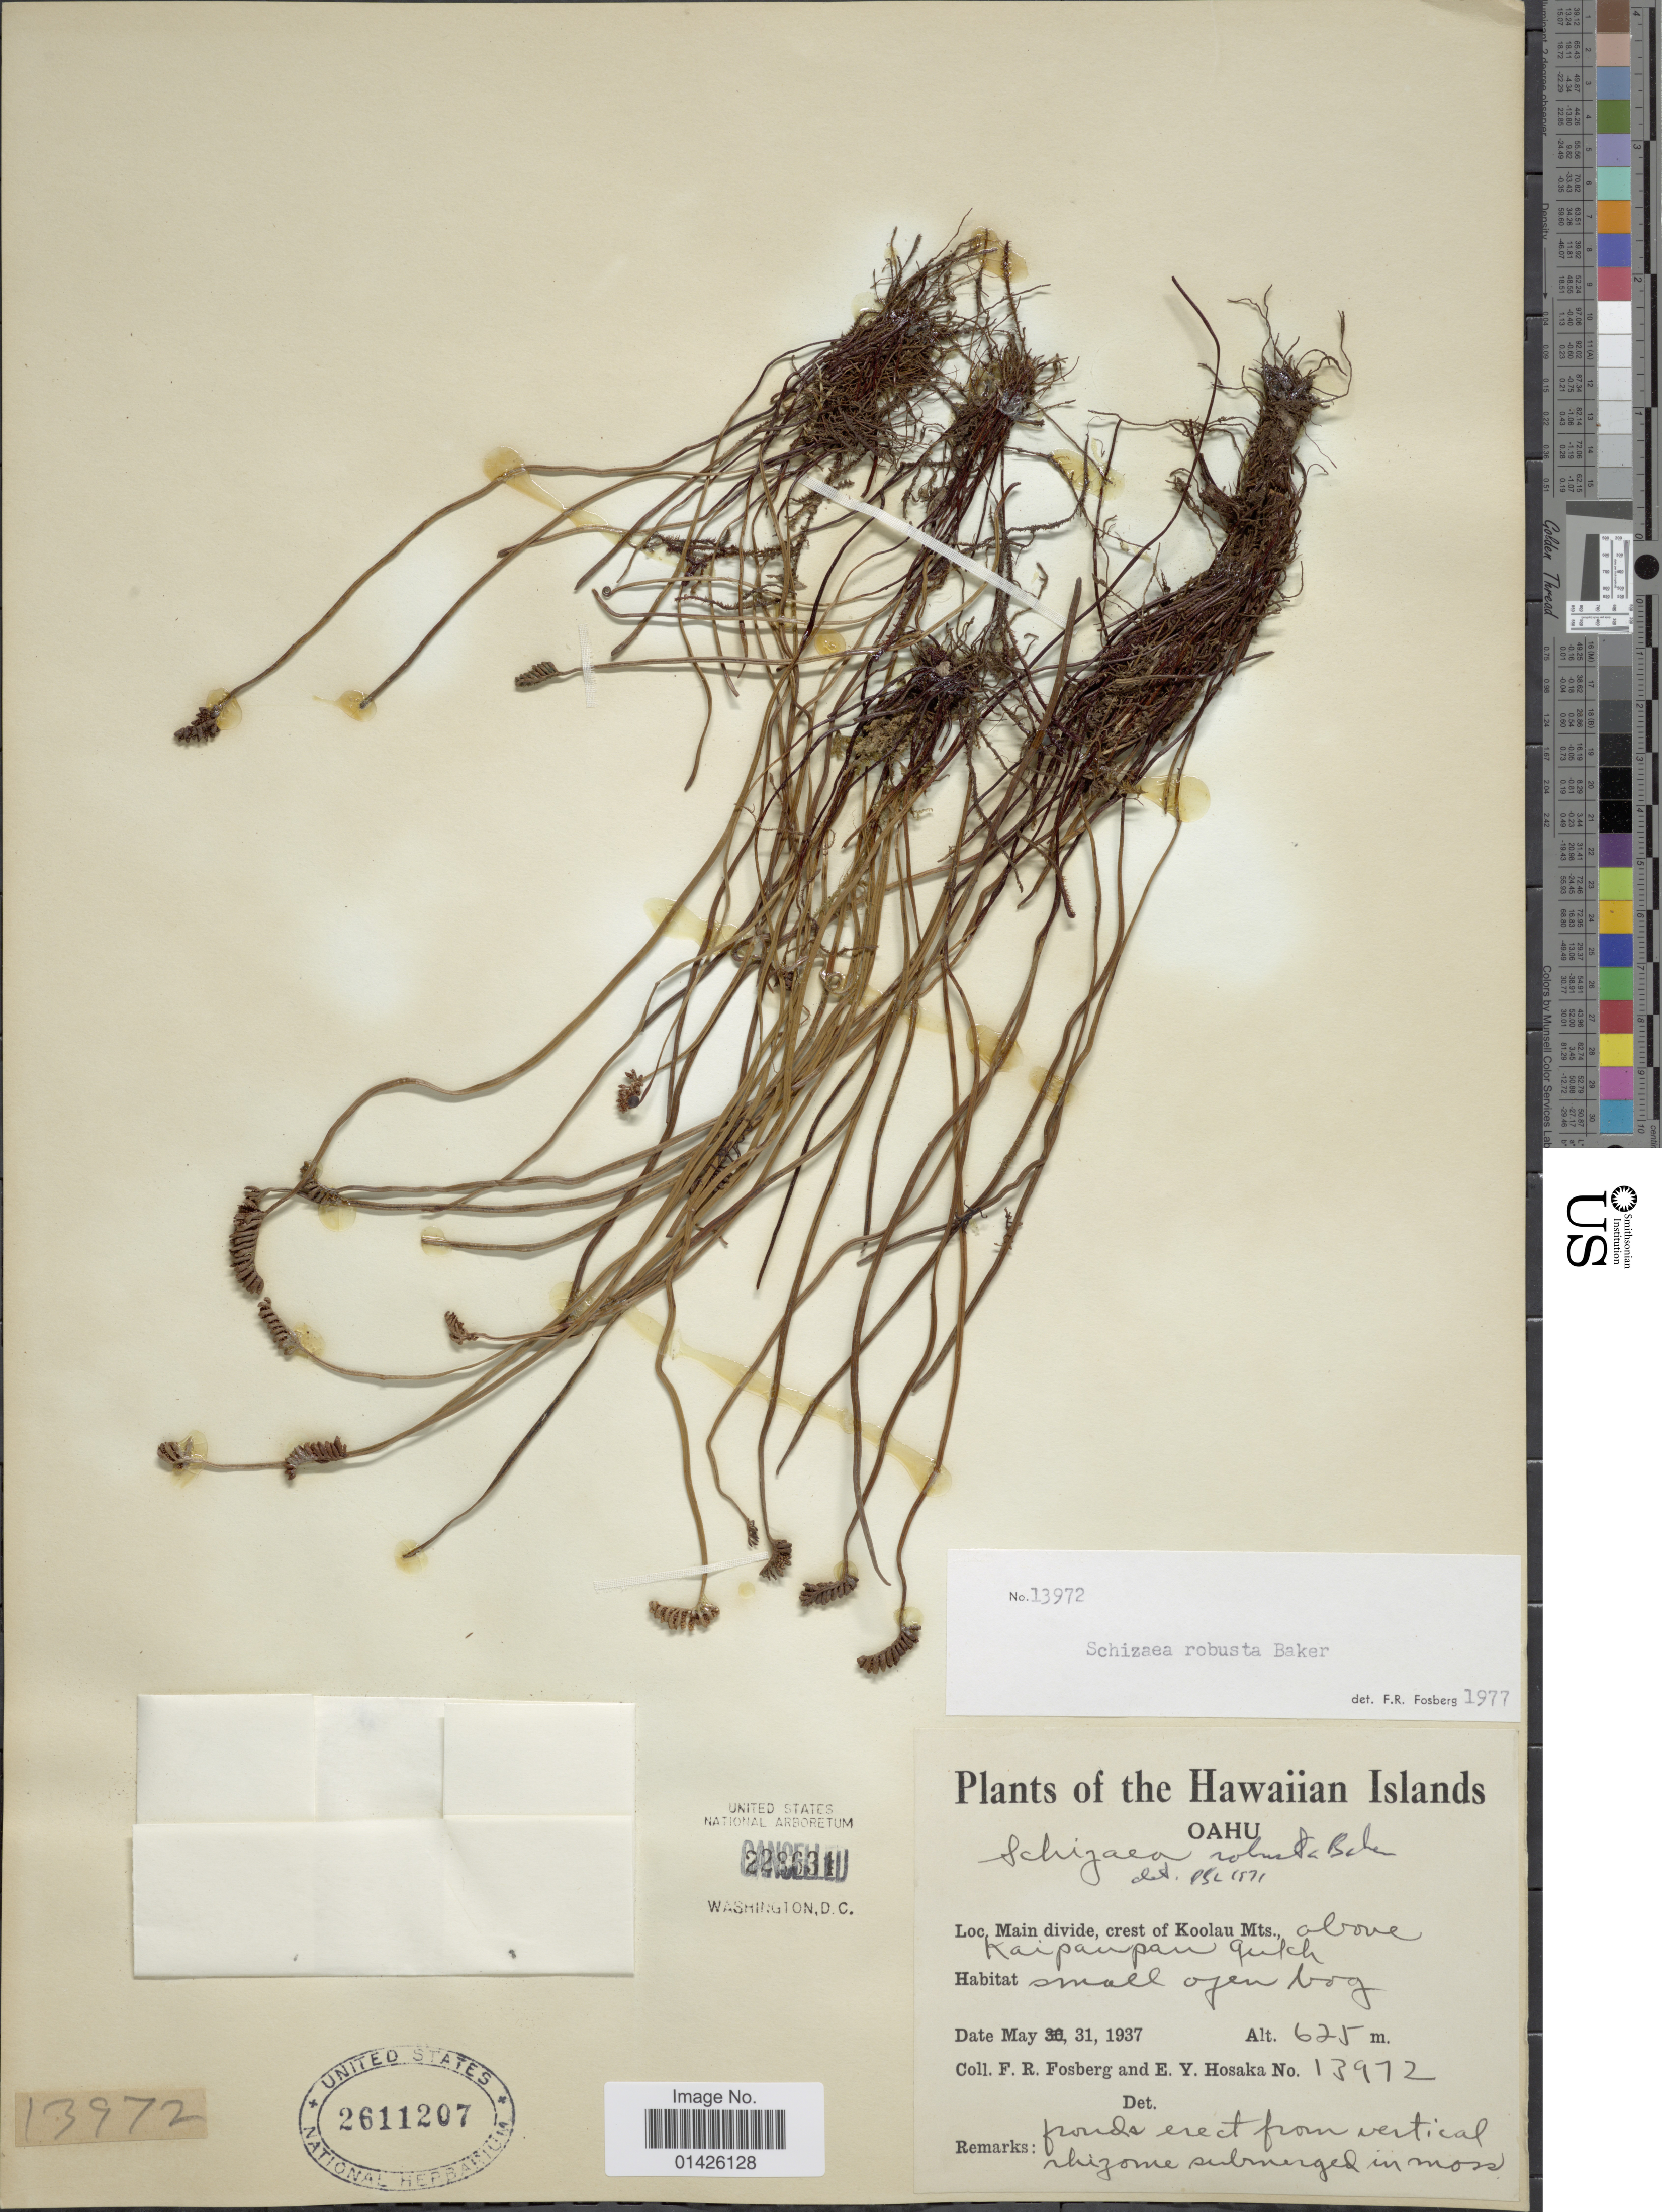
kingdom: Plantae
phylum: Tracheophyta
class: Polypodiopsida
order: Schizaeales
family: Schizaeaceae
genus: Schizaea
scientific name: Schizaea robusta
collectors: F. R. Fosberg & E. Y. Hosaka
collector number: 13972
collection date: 1937-05-31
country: United States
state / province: Hawaii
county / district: Honolulu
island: Oahu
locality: The Hawaiian Islands, Oahu, Main divide, crest of Koolau Mts., above Kaipanpan gulch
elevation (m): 625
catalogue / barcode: US 2611207